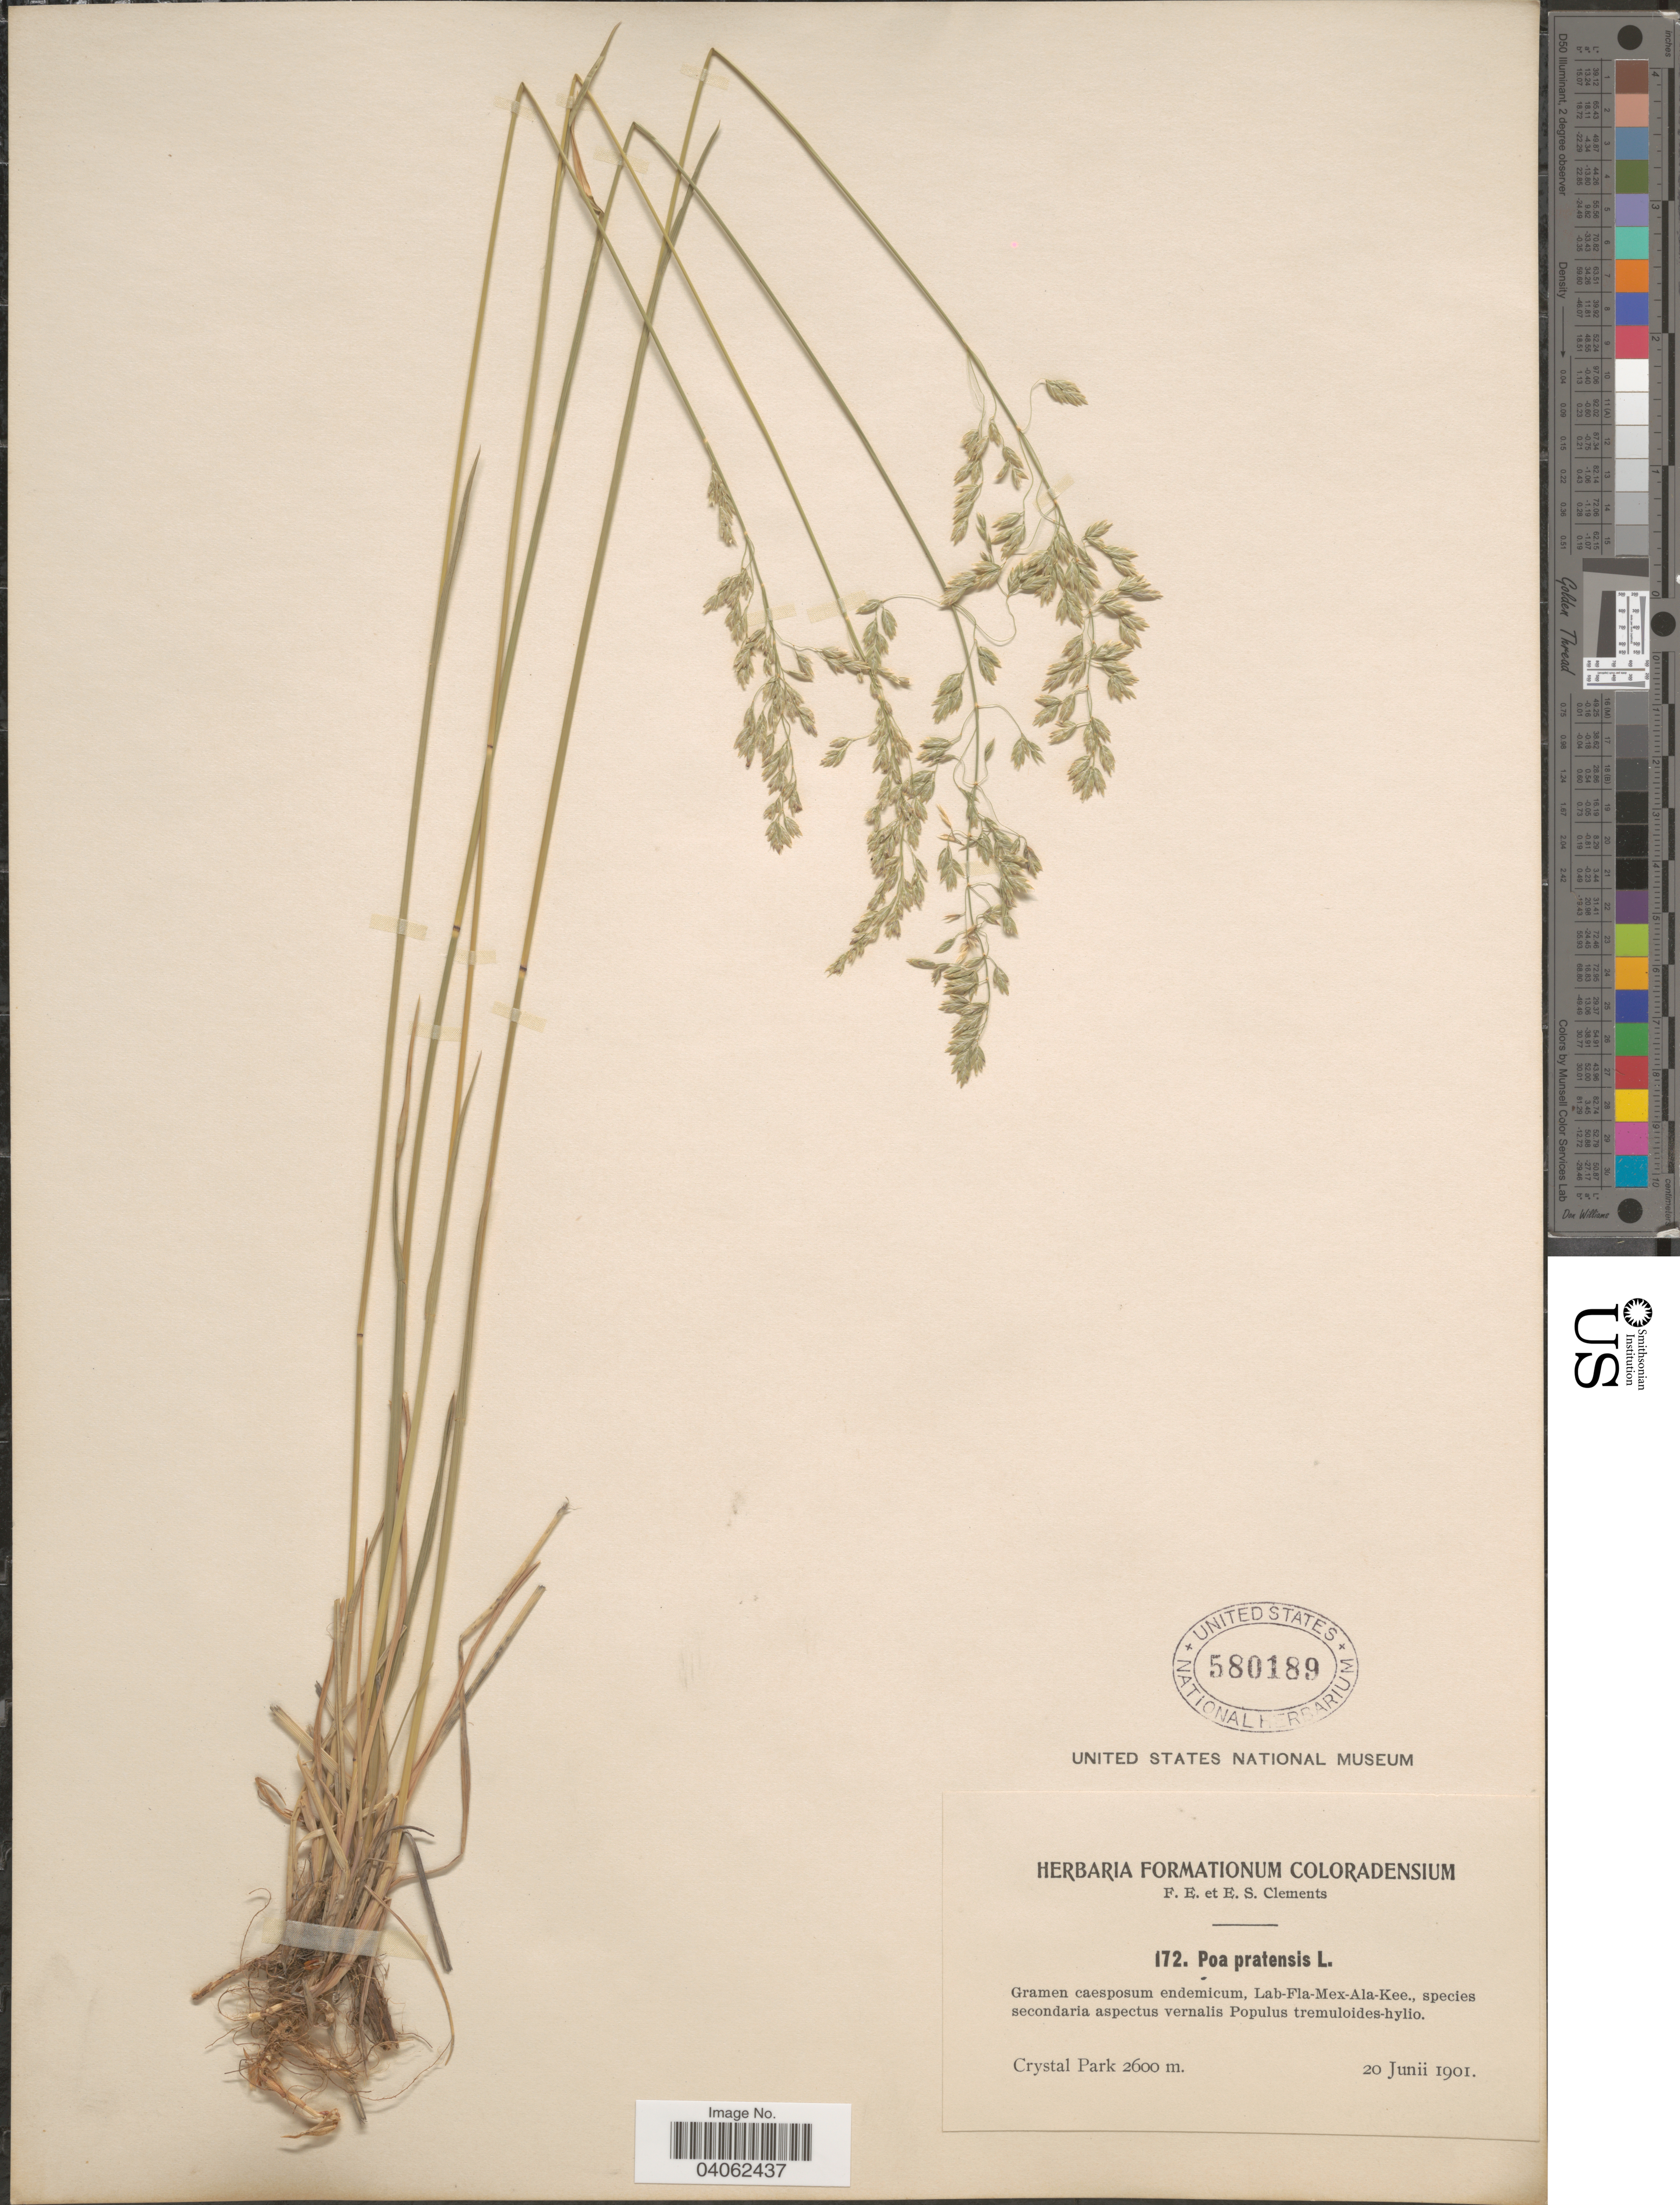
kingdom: Plantae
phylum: Tracheophyta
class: Liliopsida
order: Poales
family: Poaceae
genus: Poa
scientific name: Poa pratensis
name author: L.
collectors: F. E. Clements & E. S. Clements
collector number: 172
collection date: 1901-06-20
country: United States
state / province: Colorado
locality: Crystal Park.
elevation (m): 2600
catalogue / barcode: US 580189